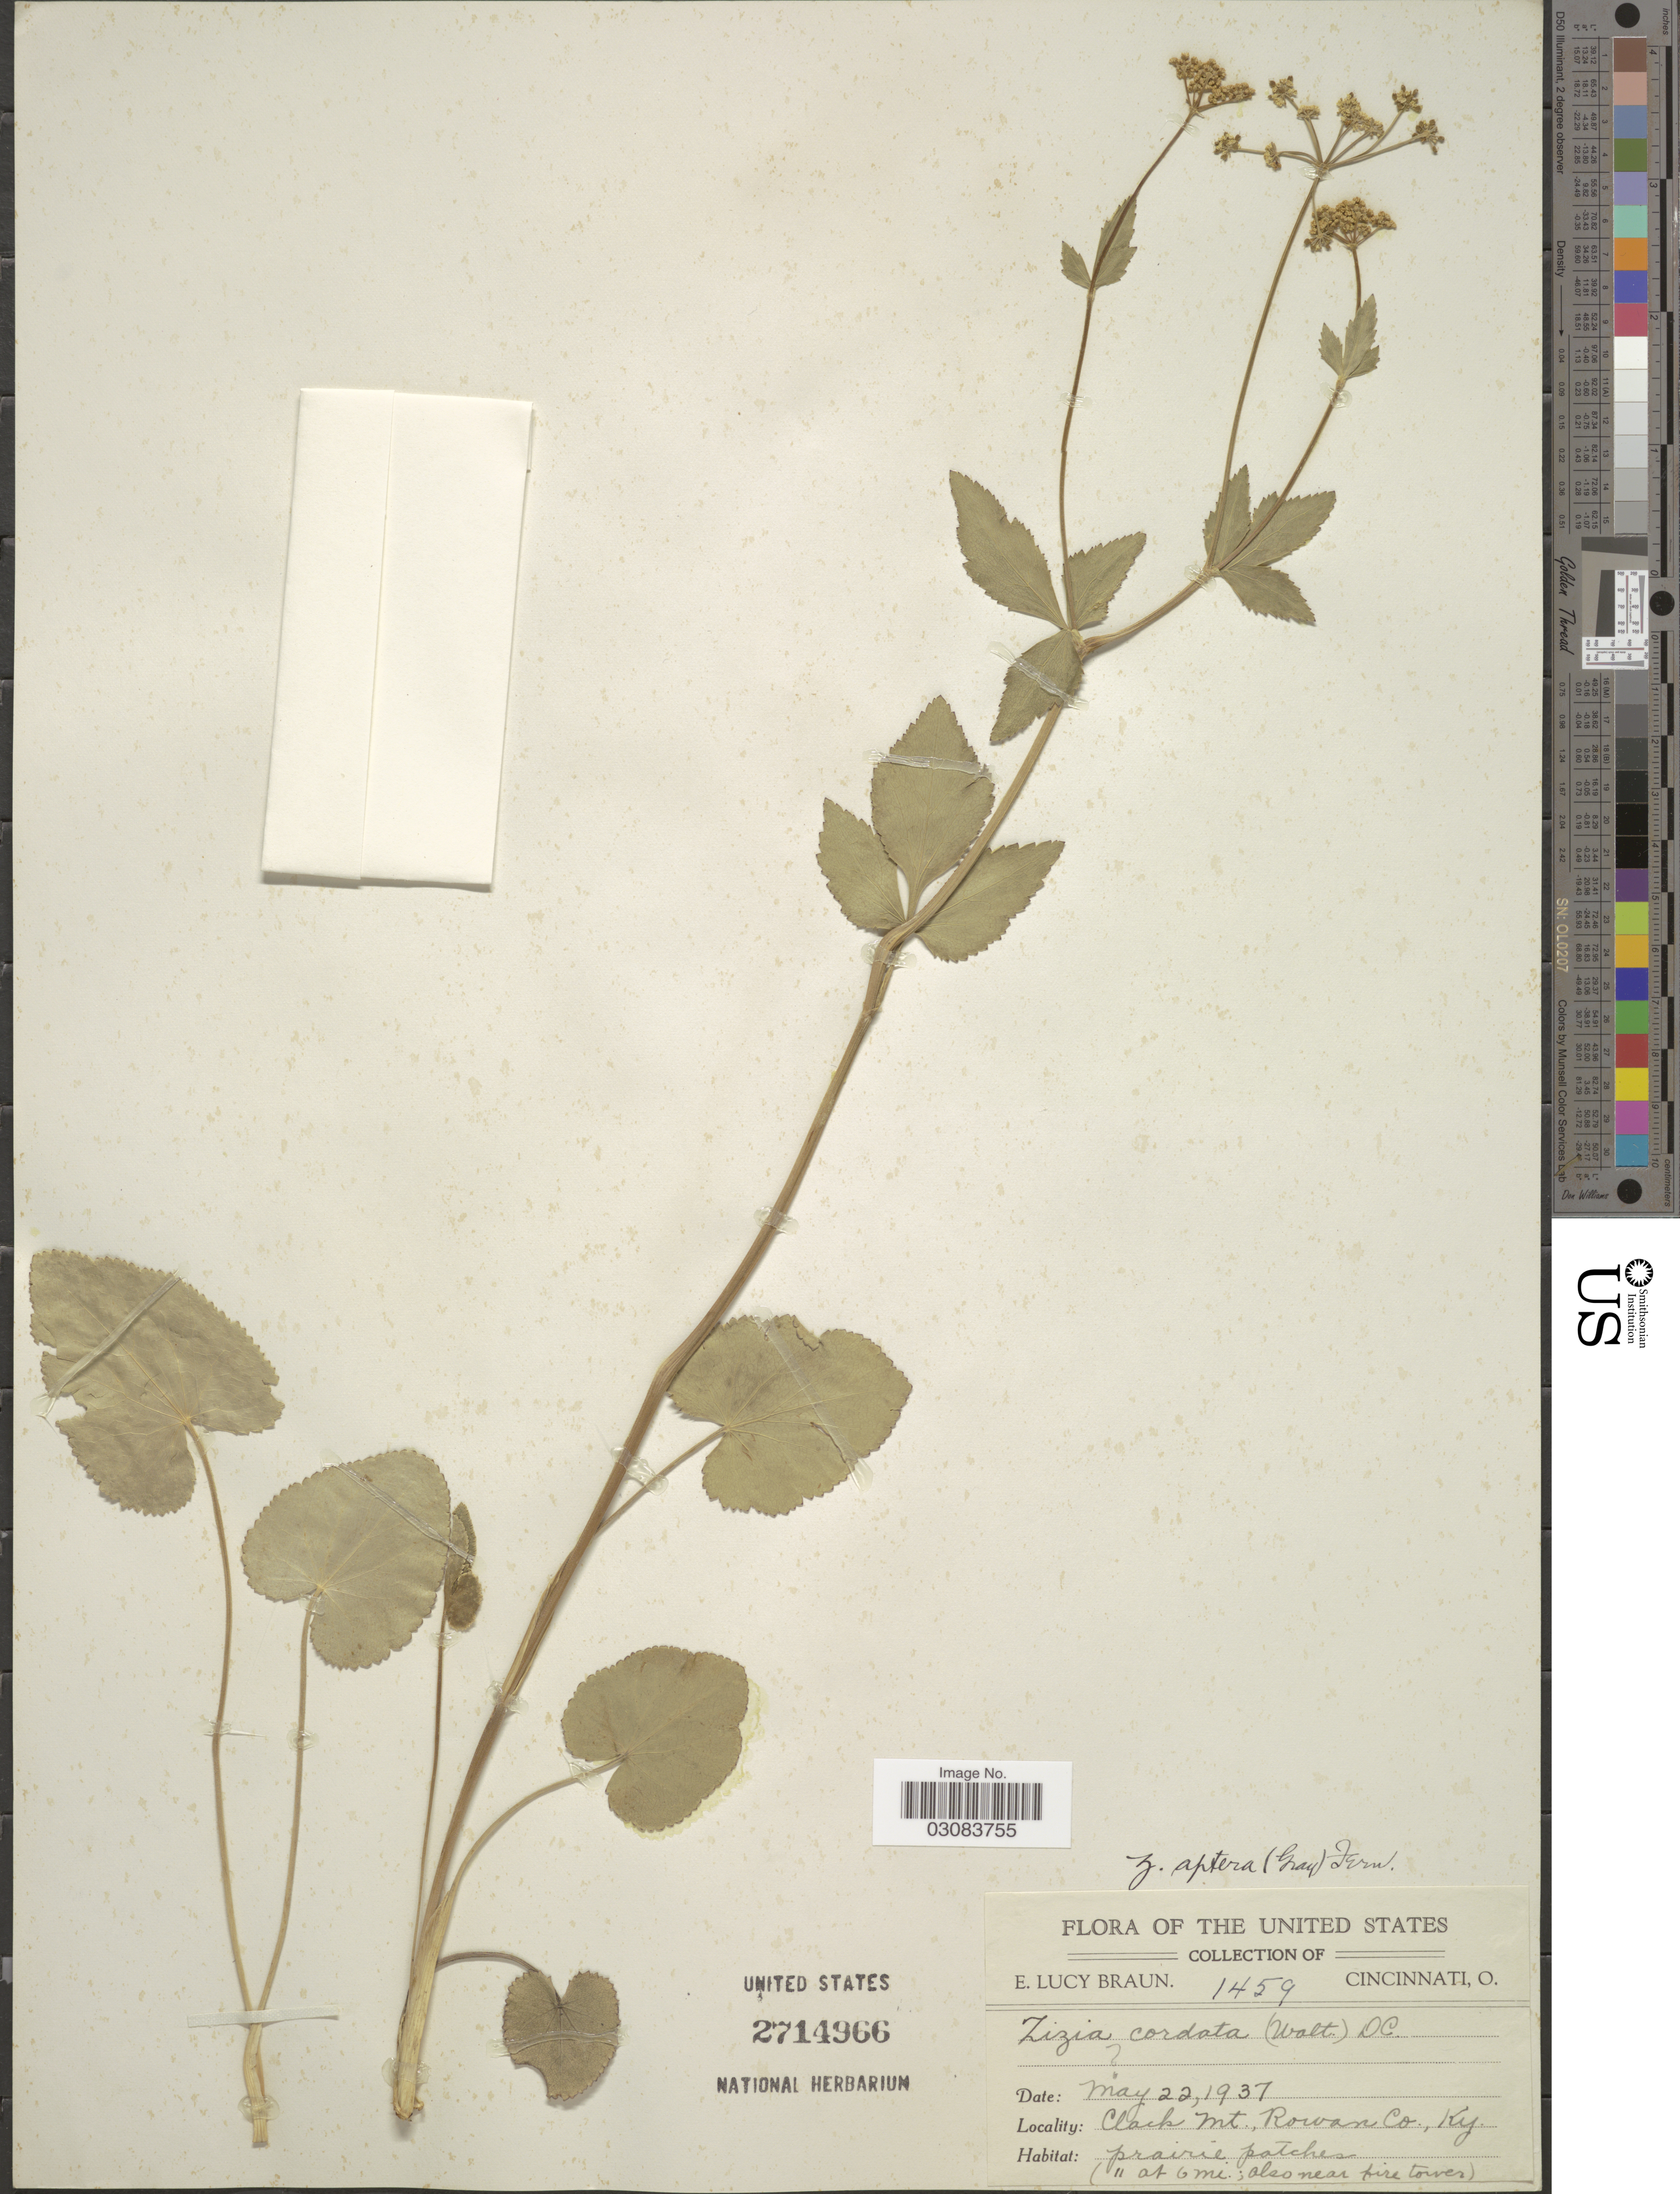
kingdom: Plantae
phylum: Tracheophyta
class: Magnoliopsida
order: Apiales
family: Apiaceae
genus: Zizia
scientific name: Zizia aptera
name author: (A. Gray) Fernald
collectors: E. L. Braun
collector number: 1459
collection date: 1937-05-22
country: United States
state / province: Kentucky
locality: Clack Mt., Rowan Co.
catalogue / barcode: US 2714966